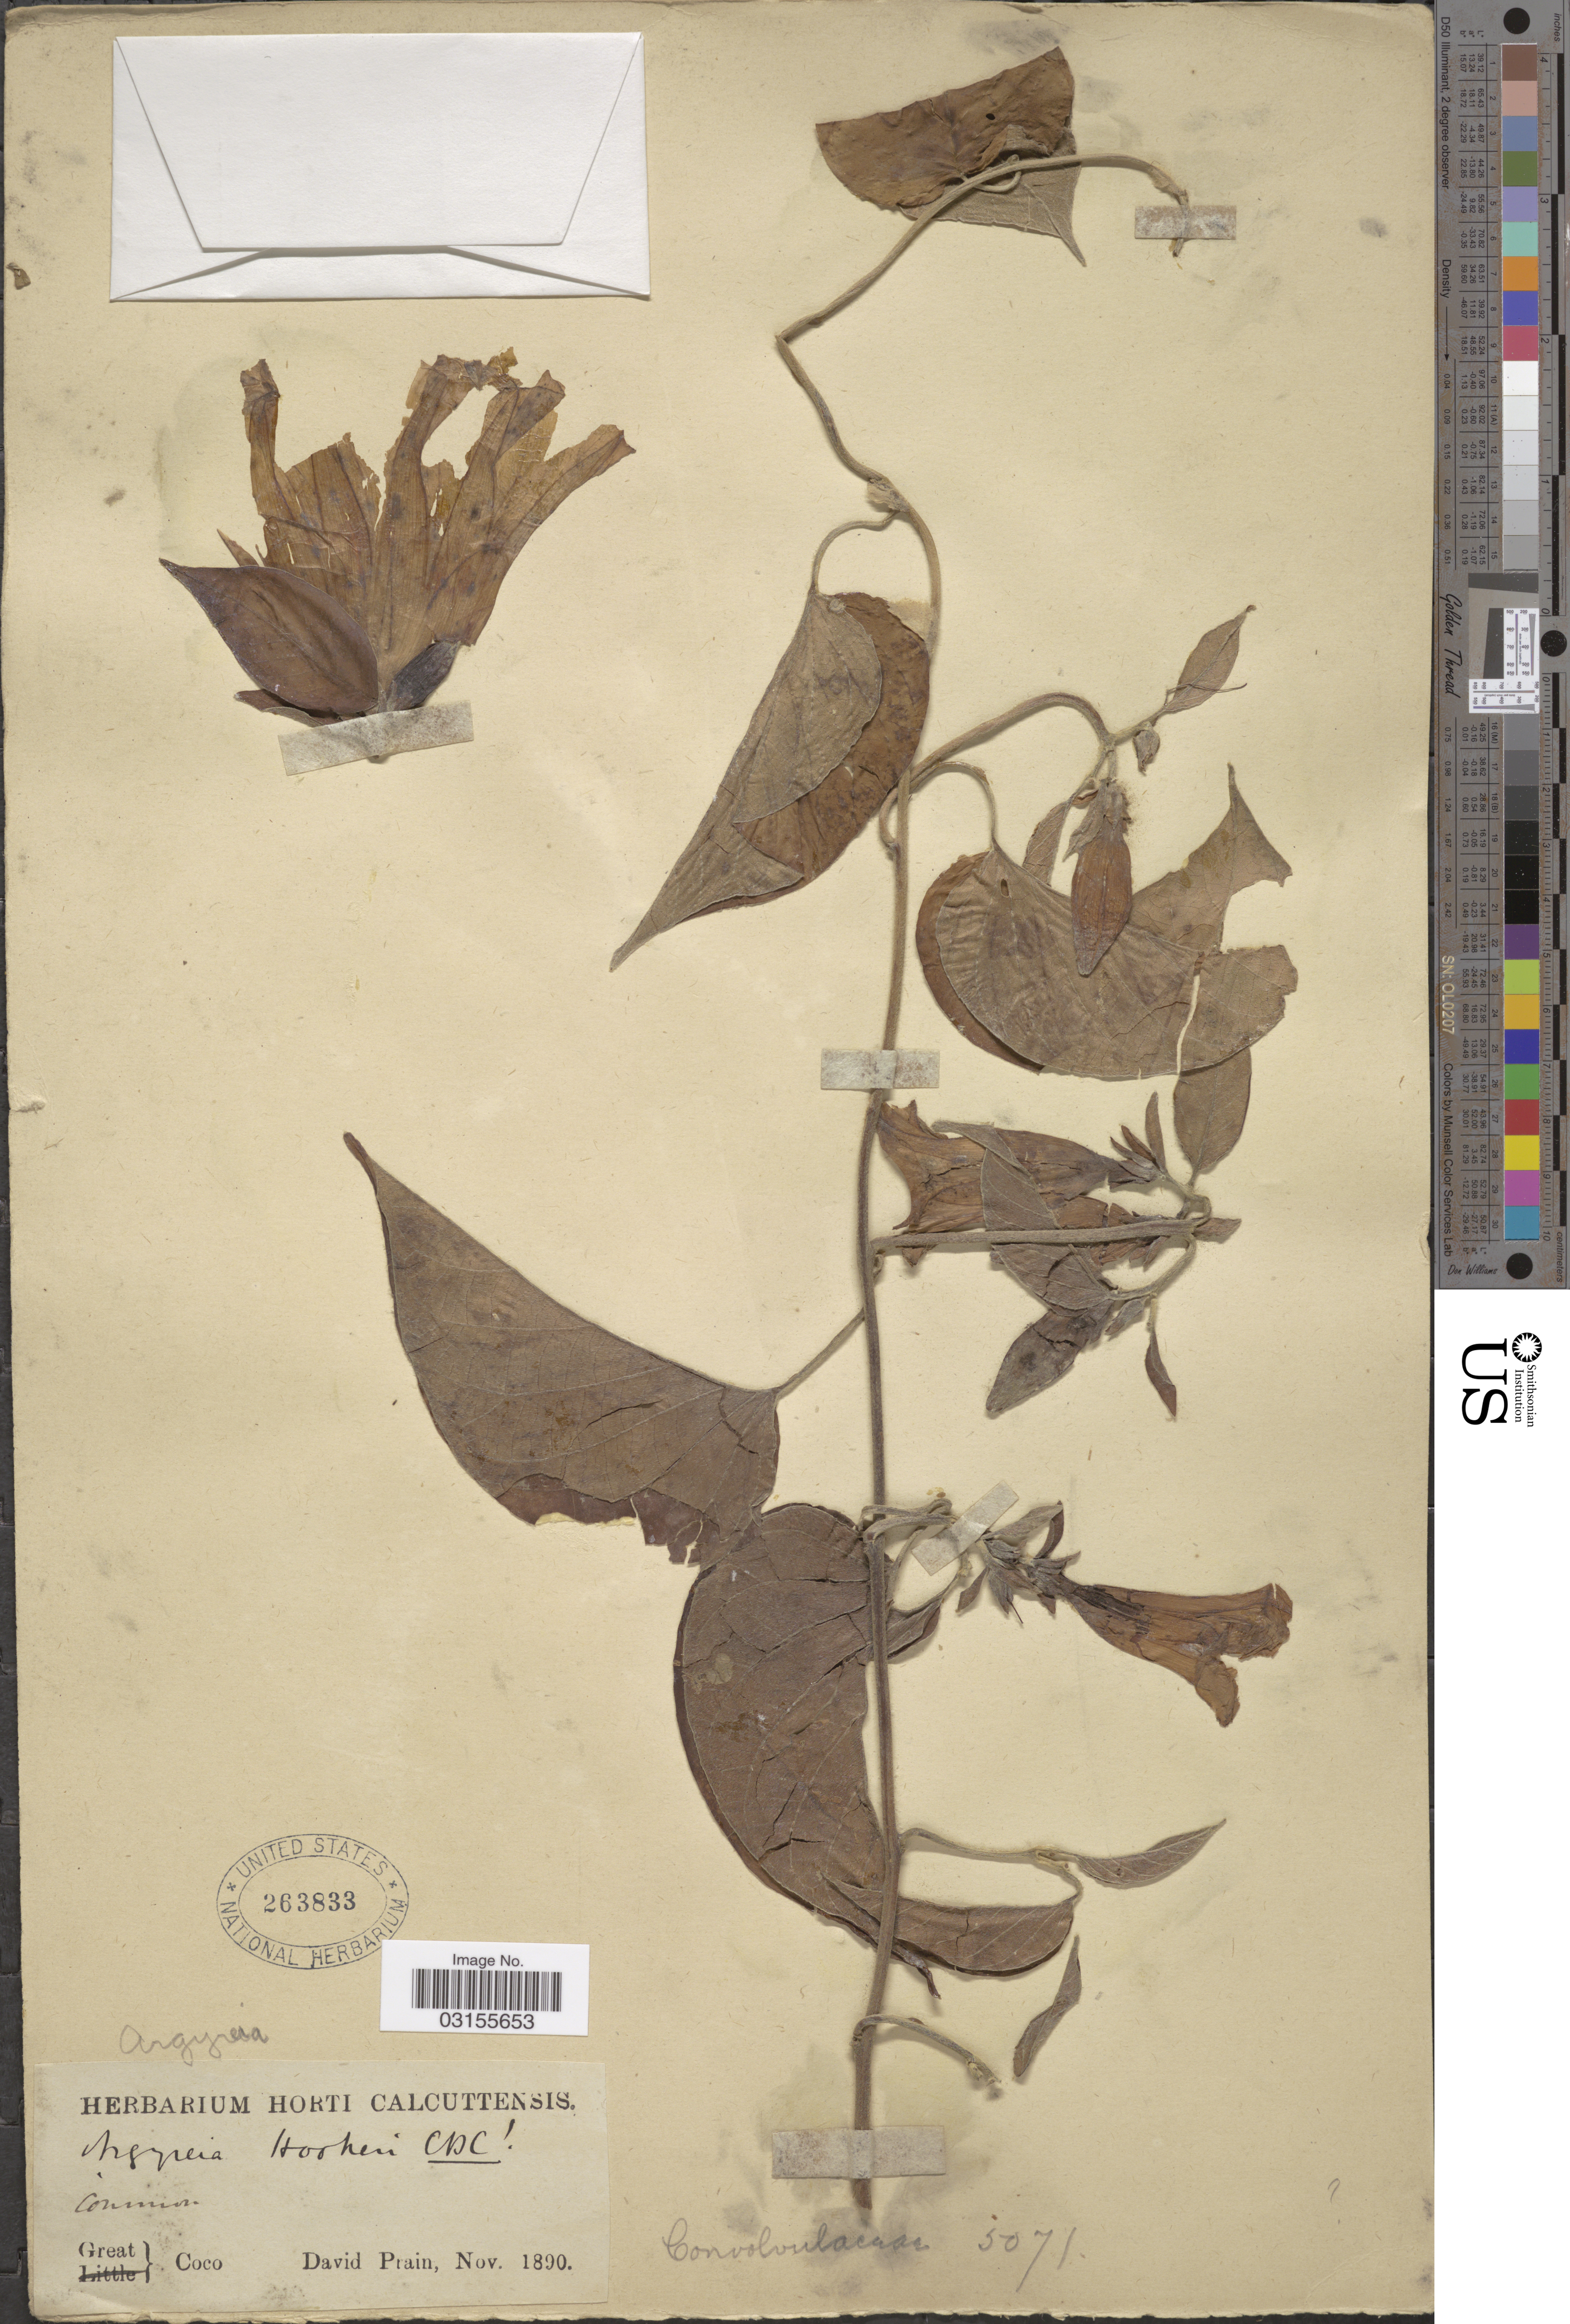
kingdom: Plantae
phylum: Tracheophyta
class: Magnoliopsida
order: Solanales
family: Convolvulaceae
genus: Argyreia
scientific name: Argyreia hookeri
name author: T. Cooke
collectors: D. Prain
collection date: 1890-11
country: India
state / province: Andaman and Nicobar Islands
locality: Great Coco.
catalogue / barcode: US 263833